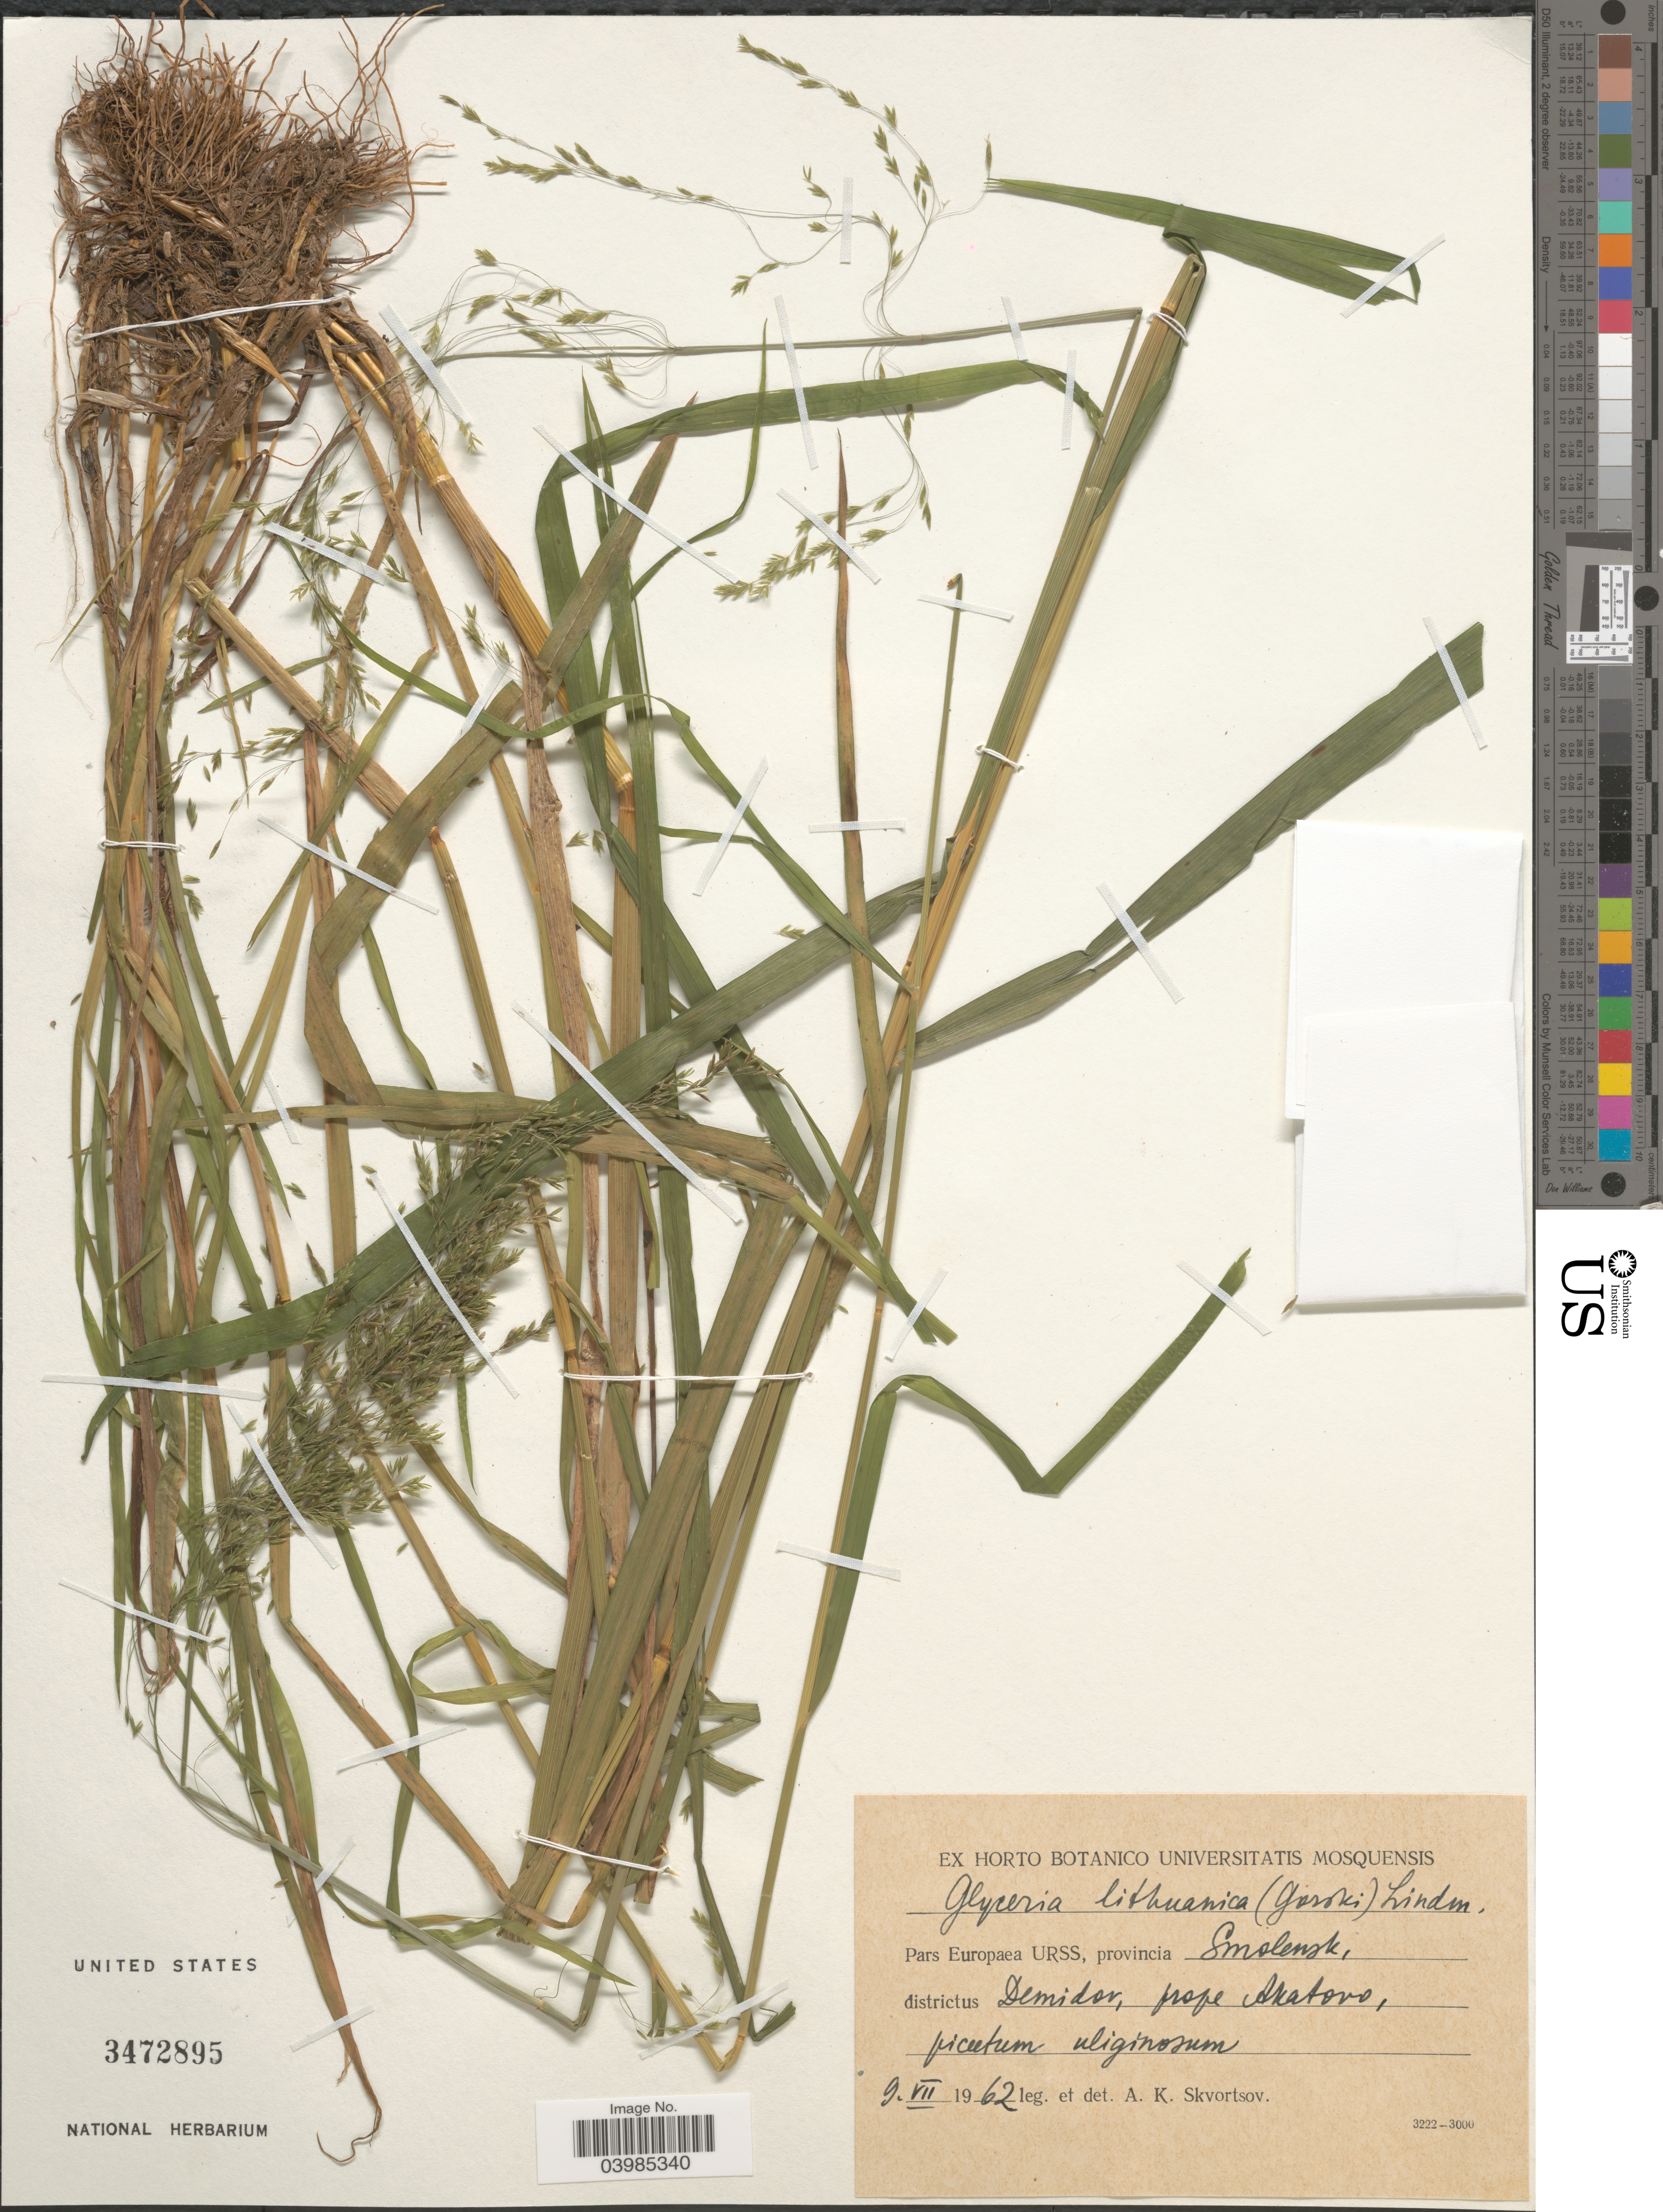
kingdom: Plantae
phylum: Tracheophyta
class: Liliopsida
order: Poales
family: Poaceae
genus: Glyceria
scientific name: Glyceria lithuanica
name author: (Gorski) Gorski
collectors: A. K. Skvortsov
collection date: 1962-07-09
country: Russian Federation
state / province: Smolensk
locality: Pars Europaea URSS, districtus Demidor, prope Akatoro, picutum uliginosum.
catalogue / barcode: US 3472895